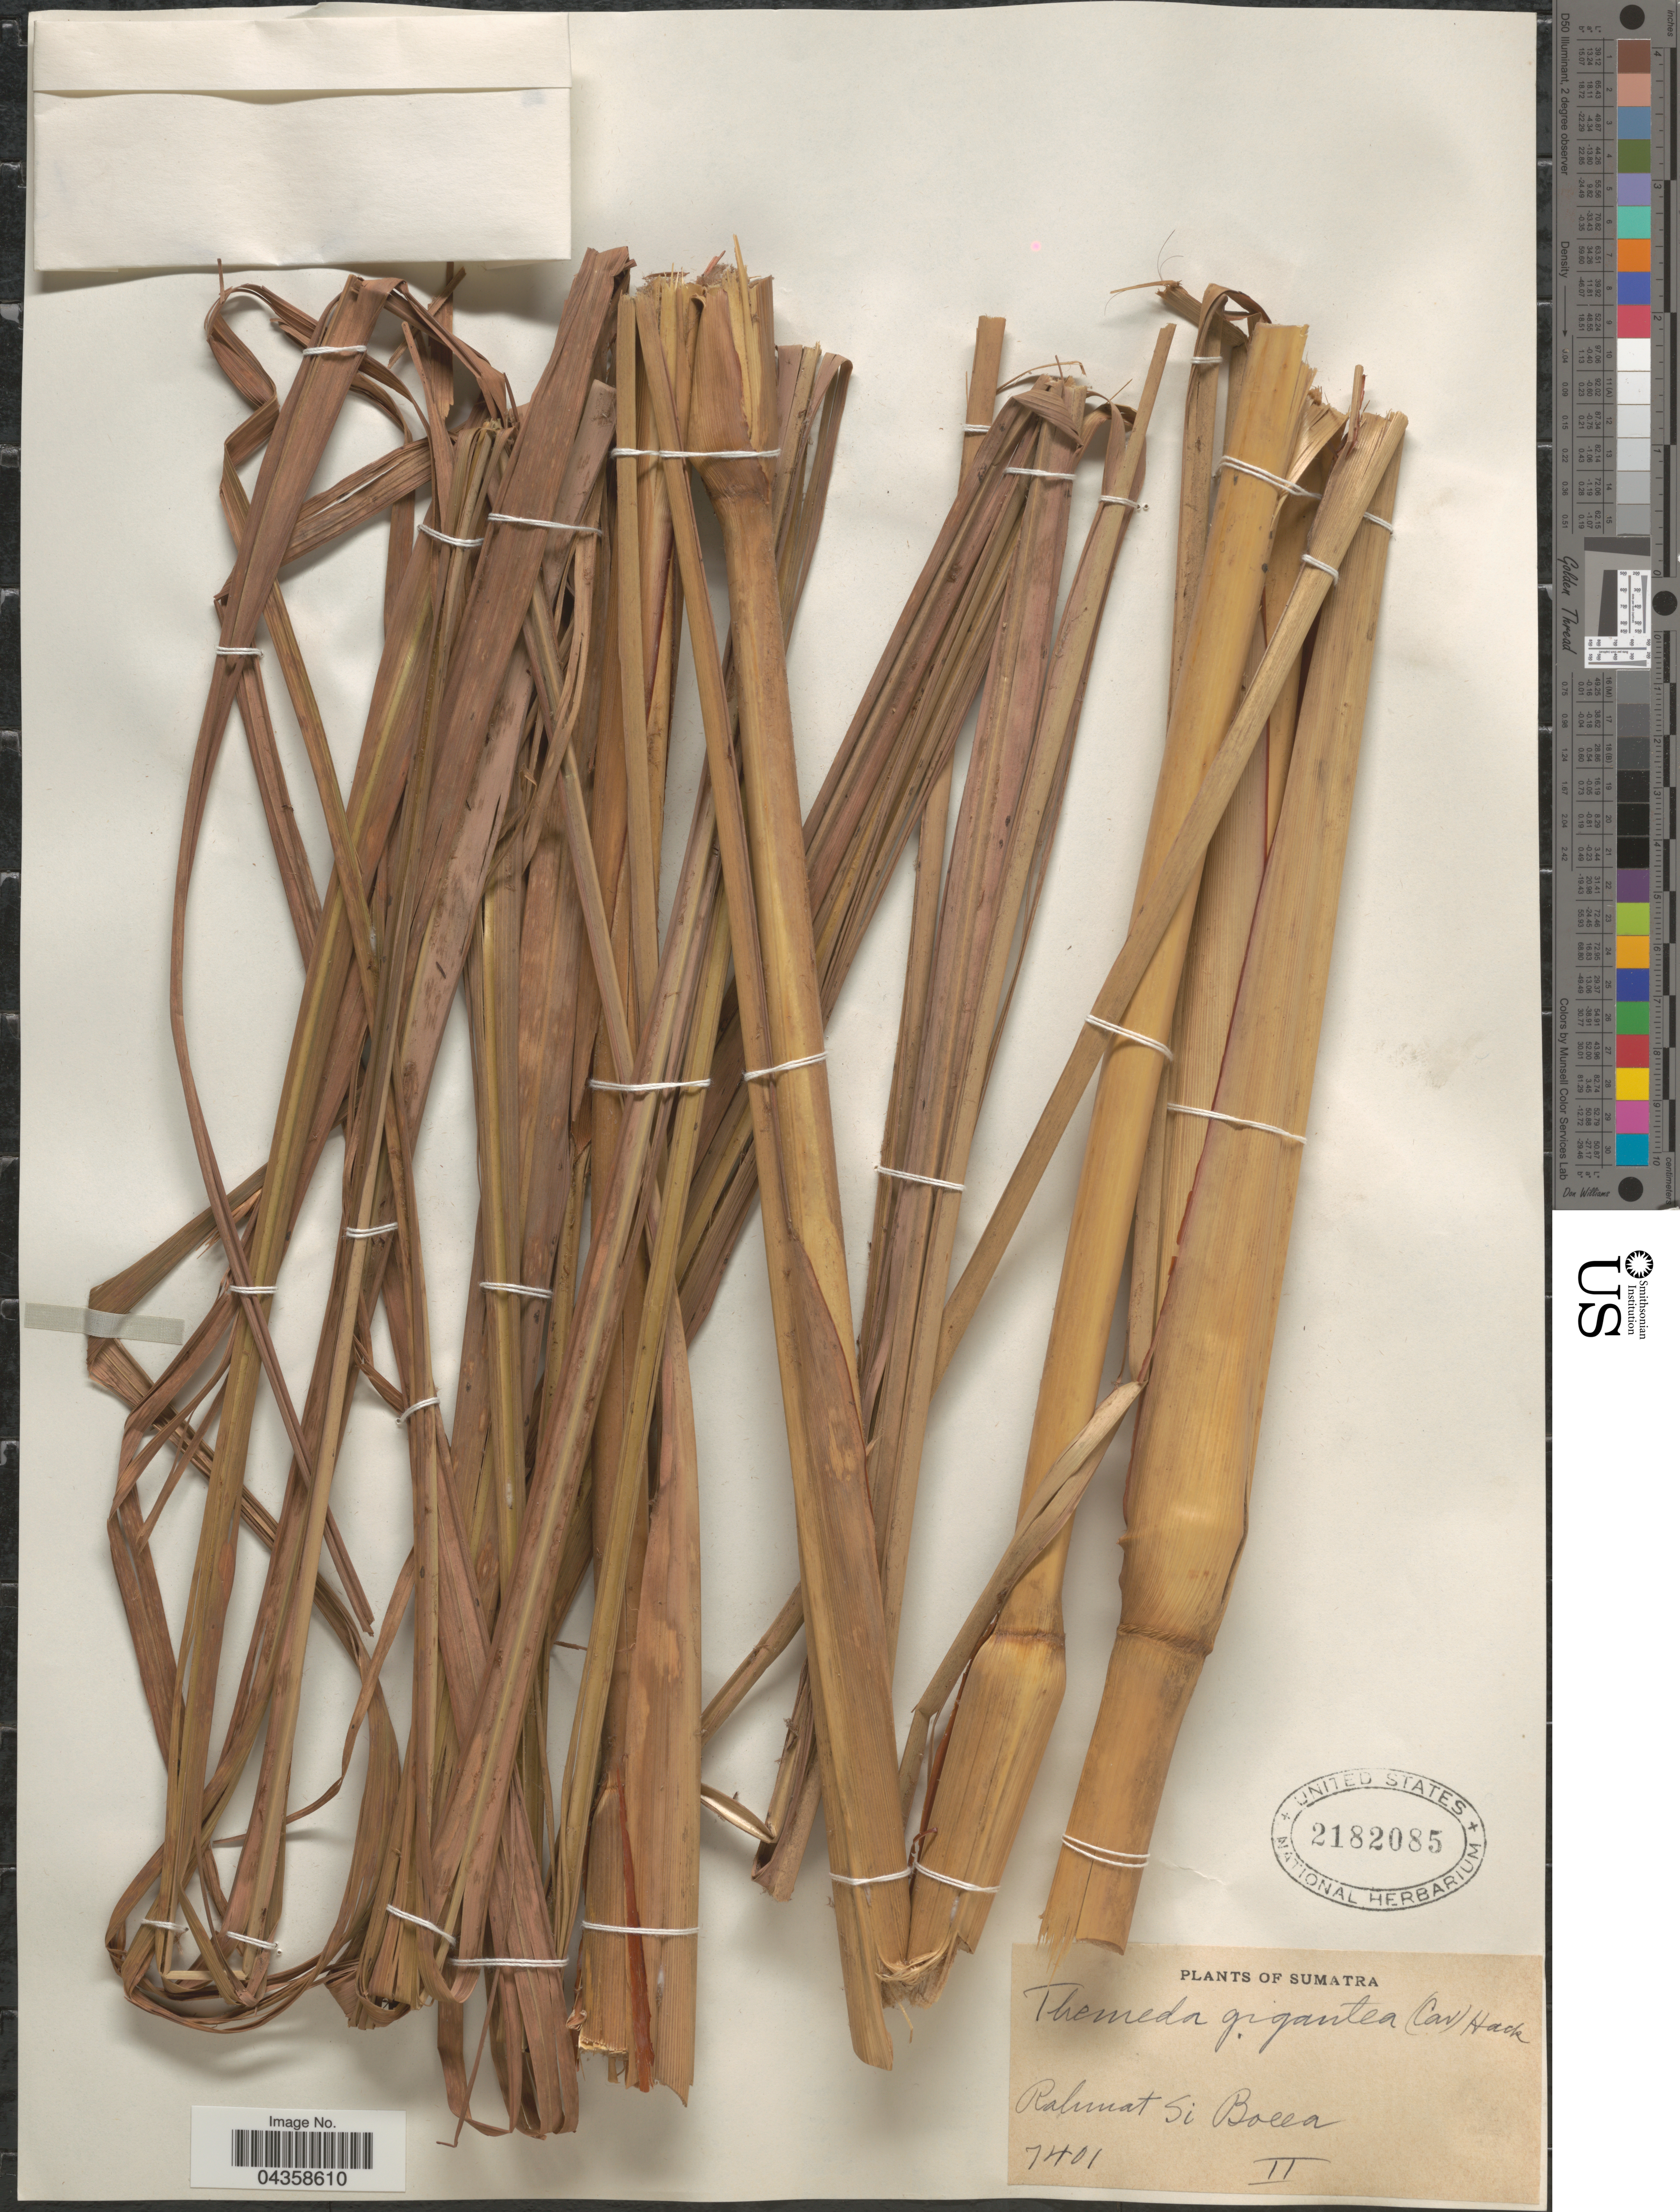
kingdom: Plantae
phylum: Tracheophyta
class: Liliopsida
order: Poales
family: Poaceae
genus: Themeda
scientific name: Themeda villosa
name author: (Lam.) A. Camus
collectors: Rahmat Si Boeea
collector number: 7401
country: Indonesia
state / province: Sumatra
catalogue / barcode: US 2182085